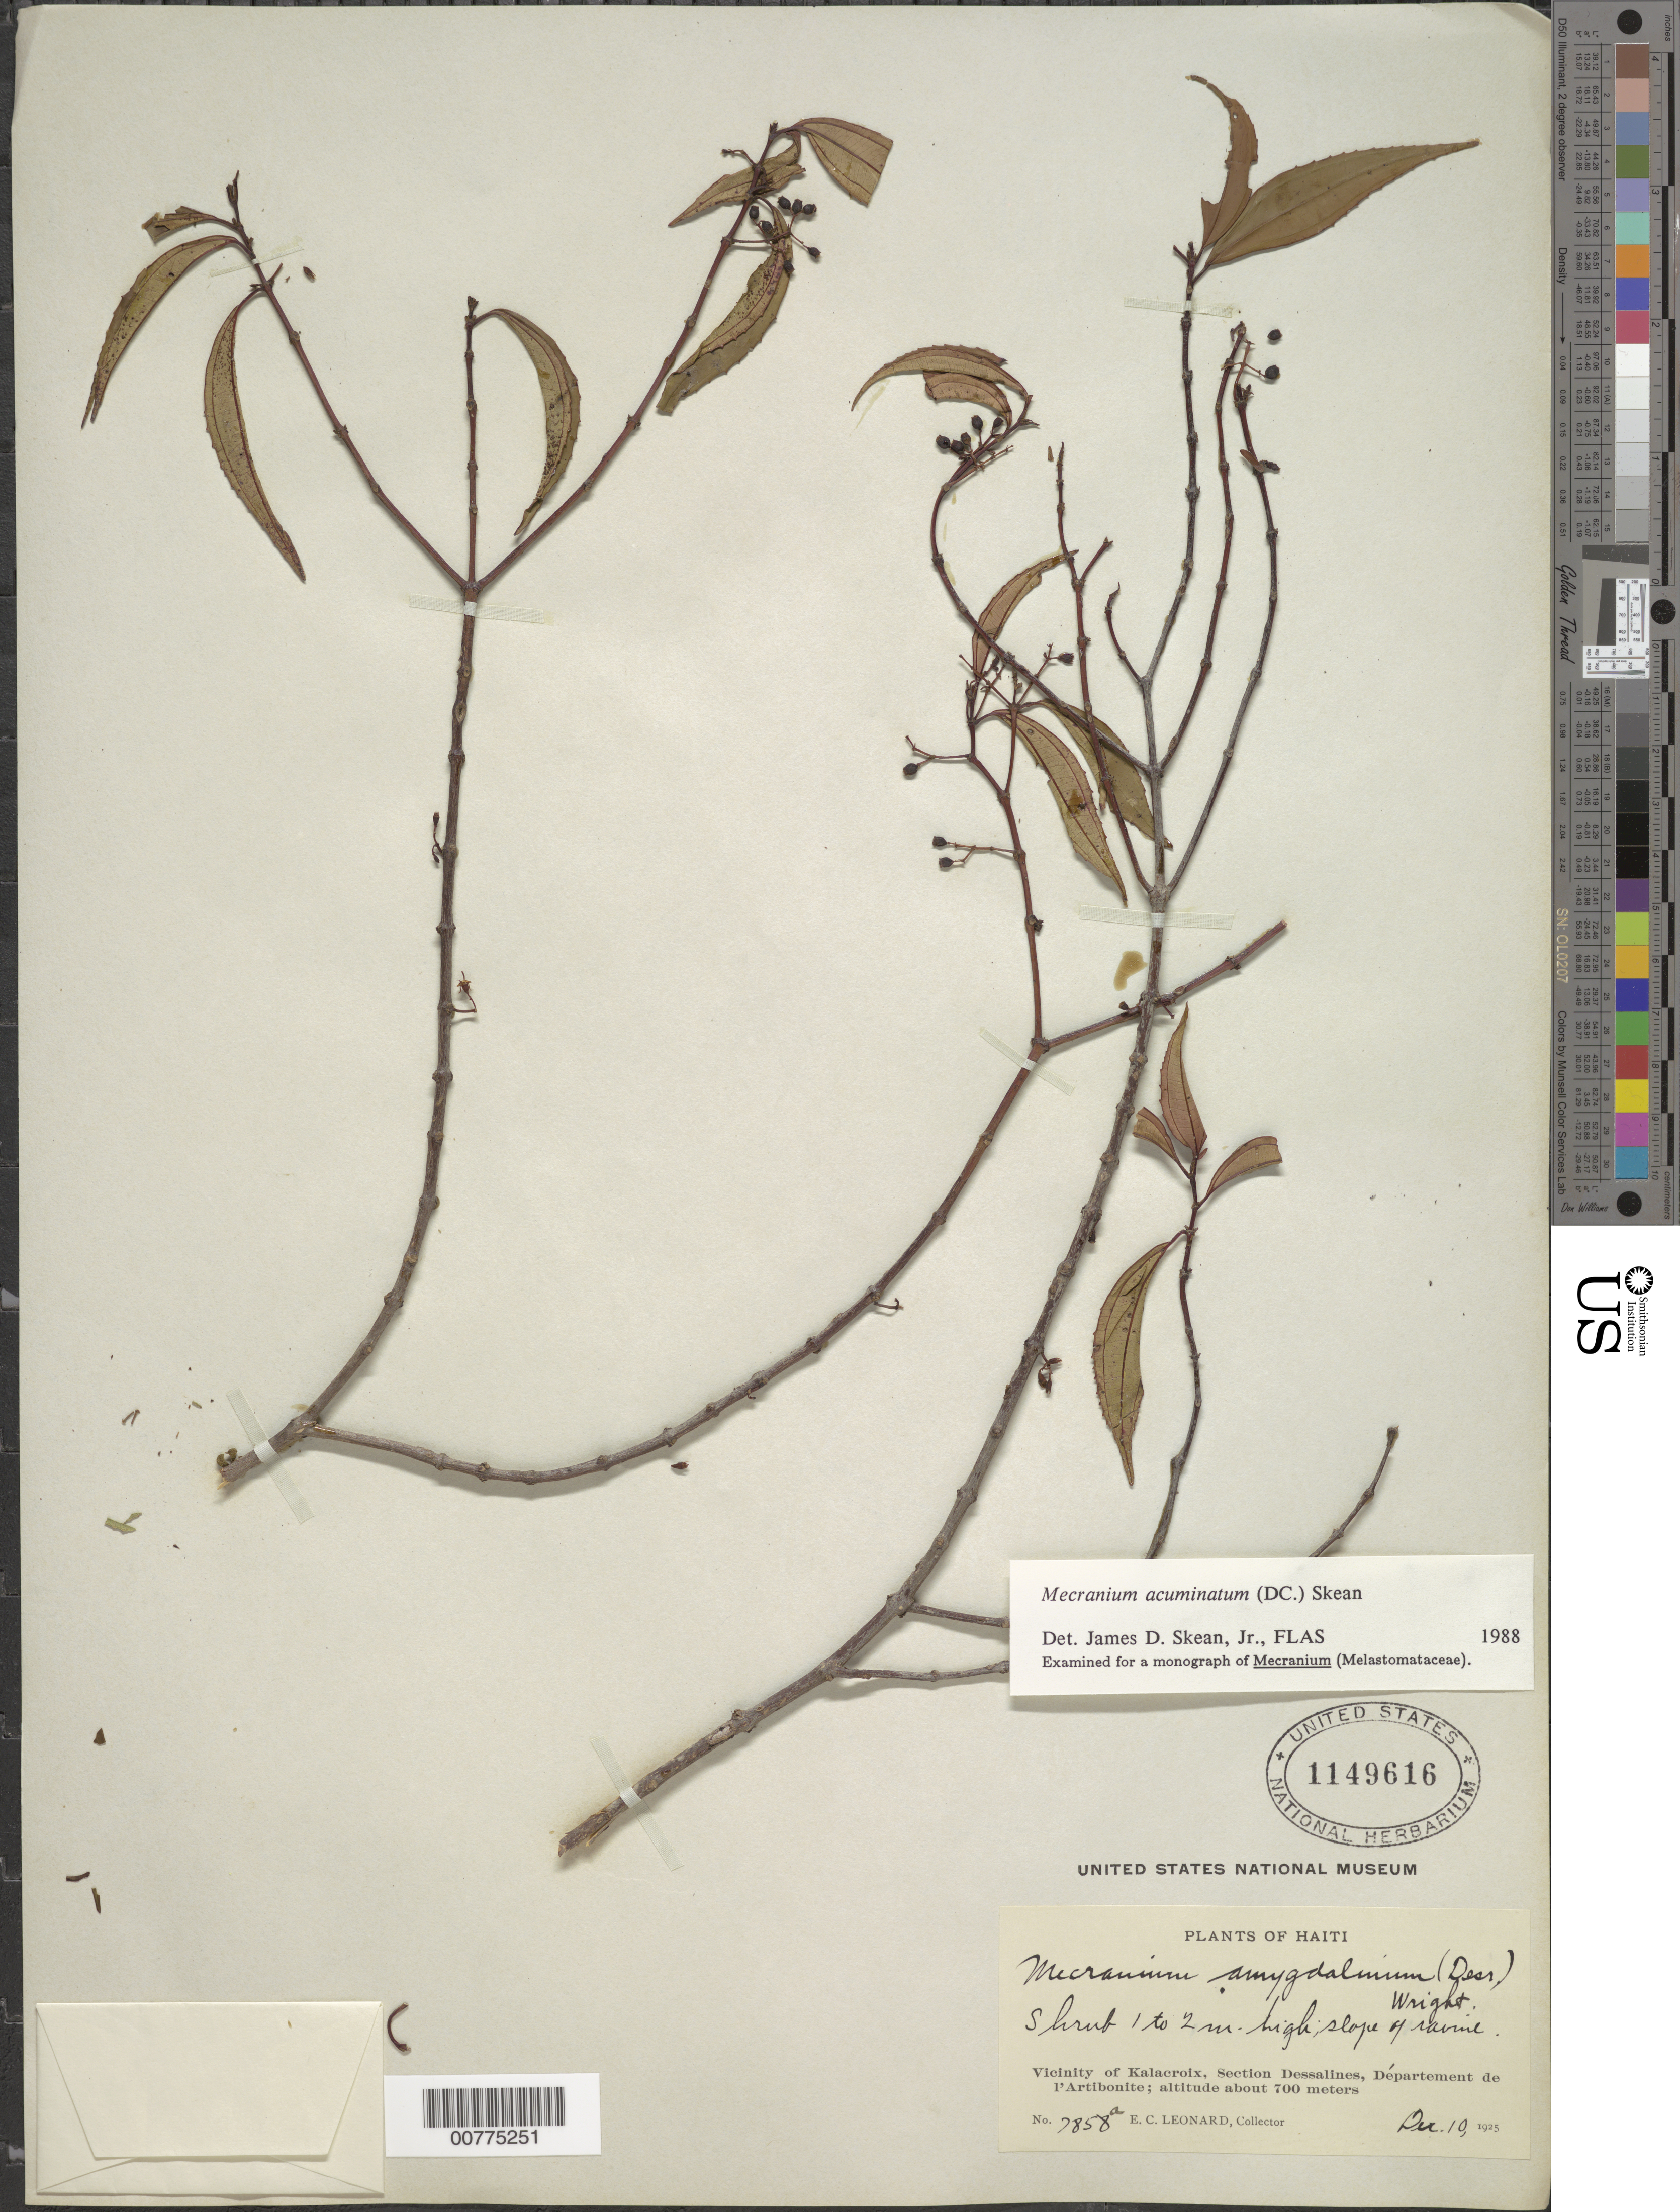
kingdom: Plantae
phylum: Tracheophyta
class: Magnoliopsida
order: Myrtales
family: Melastomataceae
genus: Mecranium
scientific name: Mecranium acuminatum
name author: (DC.) Skean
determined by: Skean, J. D., Jr.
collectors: E. C. Leonard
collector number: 7858a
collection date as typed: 10 Dec 1925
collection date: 1925-12-10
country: Haiti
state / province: Artibonite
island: Hispaniola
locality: Section Dessalines, vicinity of Kalacroix.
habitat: Slope of ravine.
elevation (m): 700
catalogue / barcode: US 1149616